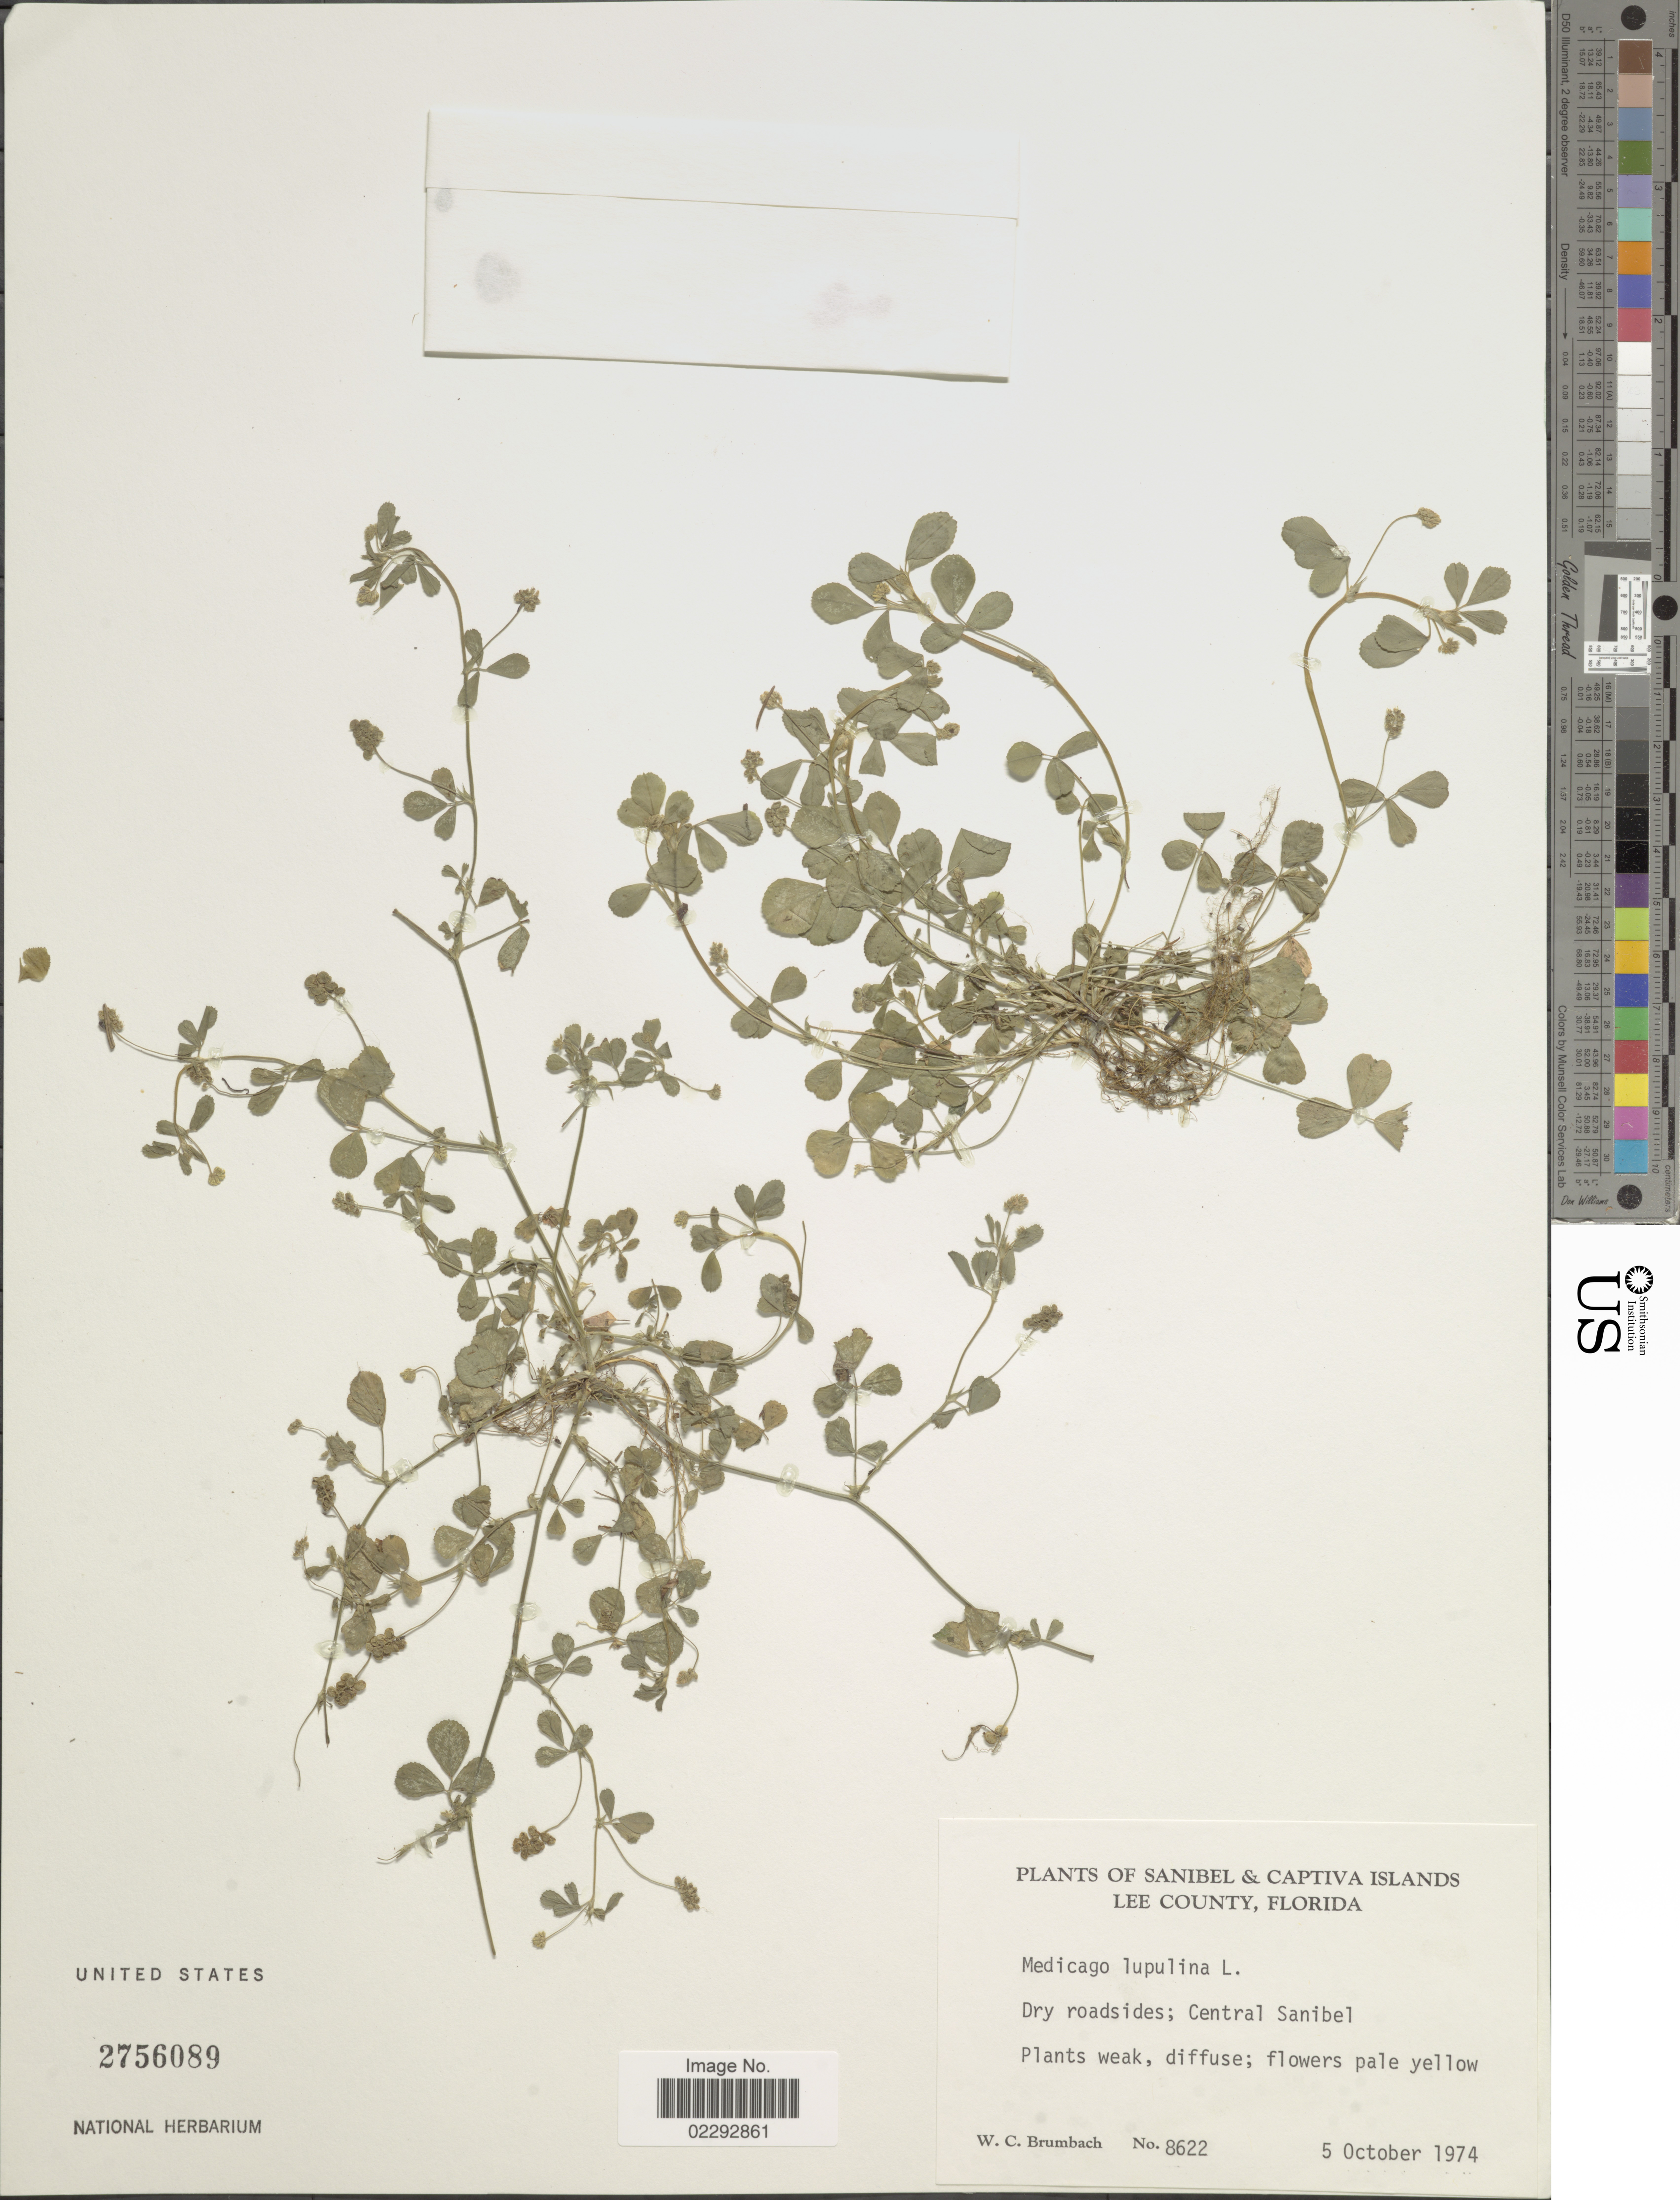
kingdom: Plantae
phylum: Tracheophyta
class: Magnoliopsida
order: Fabales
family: Fabaceae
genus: Medicago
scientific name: Medicago lupulina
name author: L.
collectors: W. C. Brumbach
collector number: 8622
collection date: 1974-10-05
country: United States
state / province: Florida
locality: Sanibel & Captiva Islands, Lee County, Florida. Dry roadsides; Central Sanibel.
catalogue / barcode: US 2756089